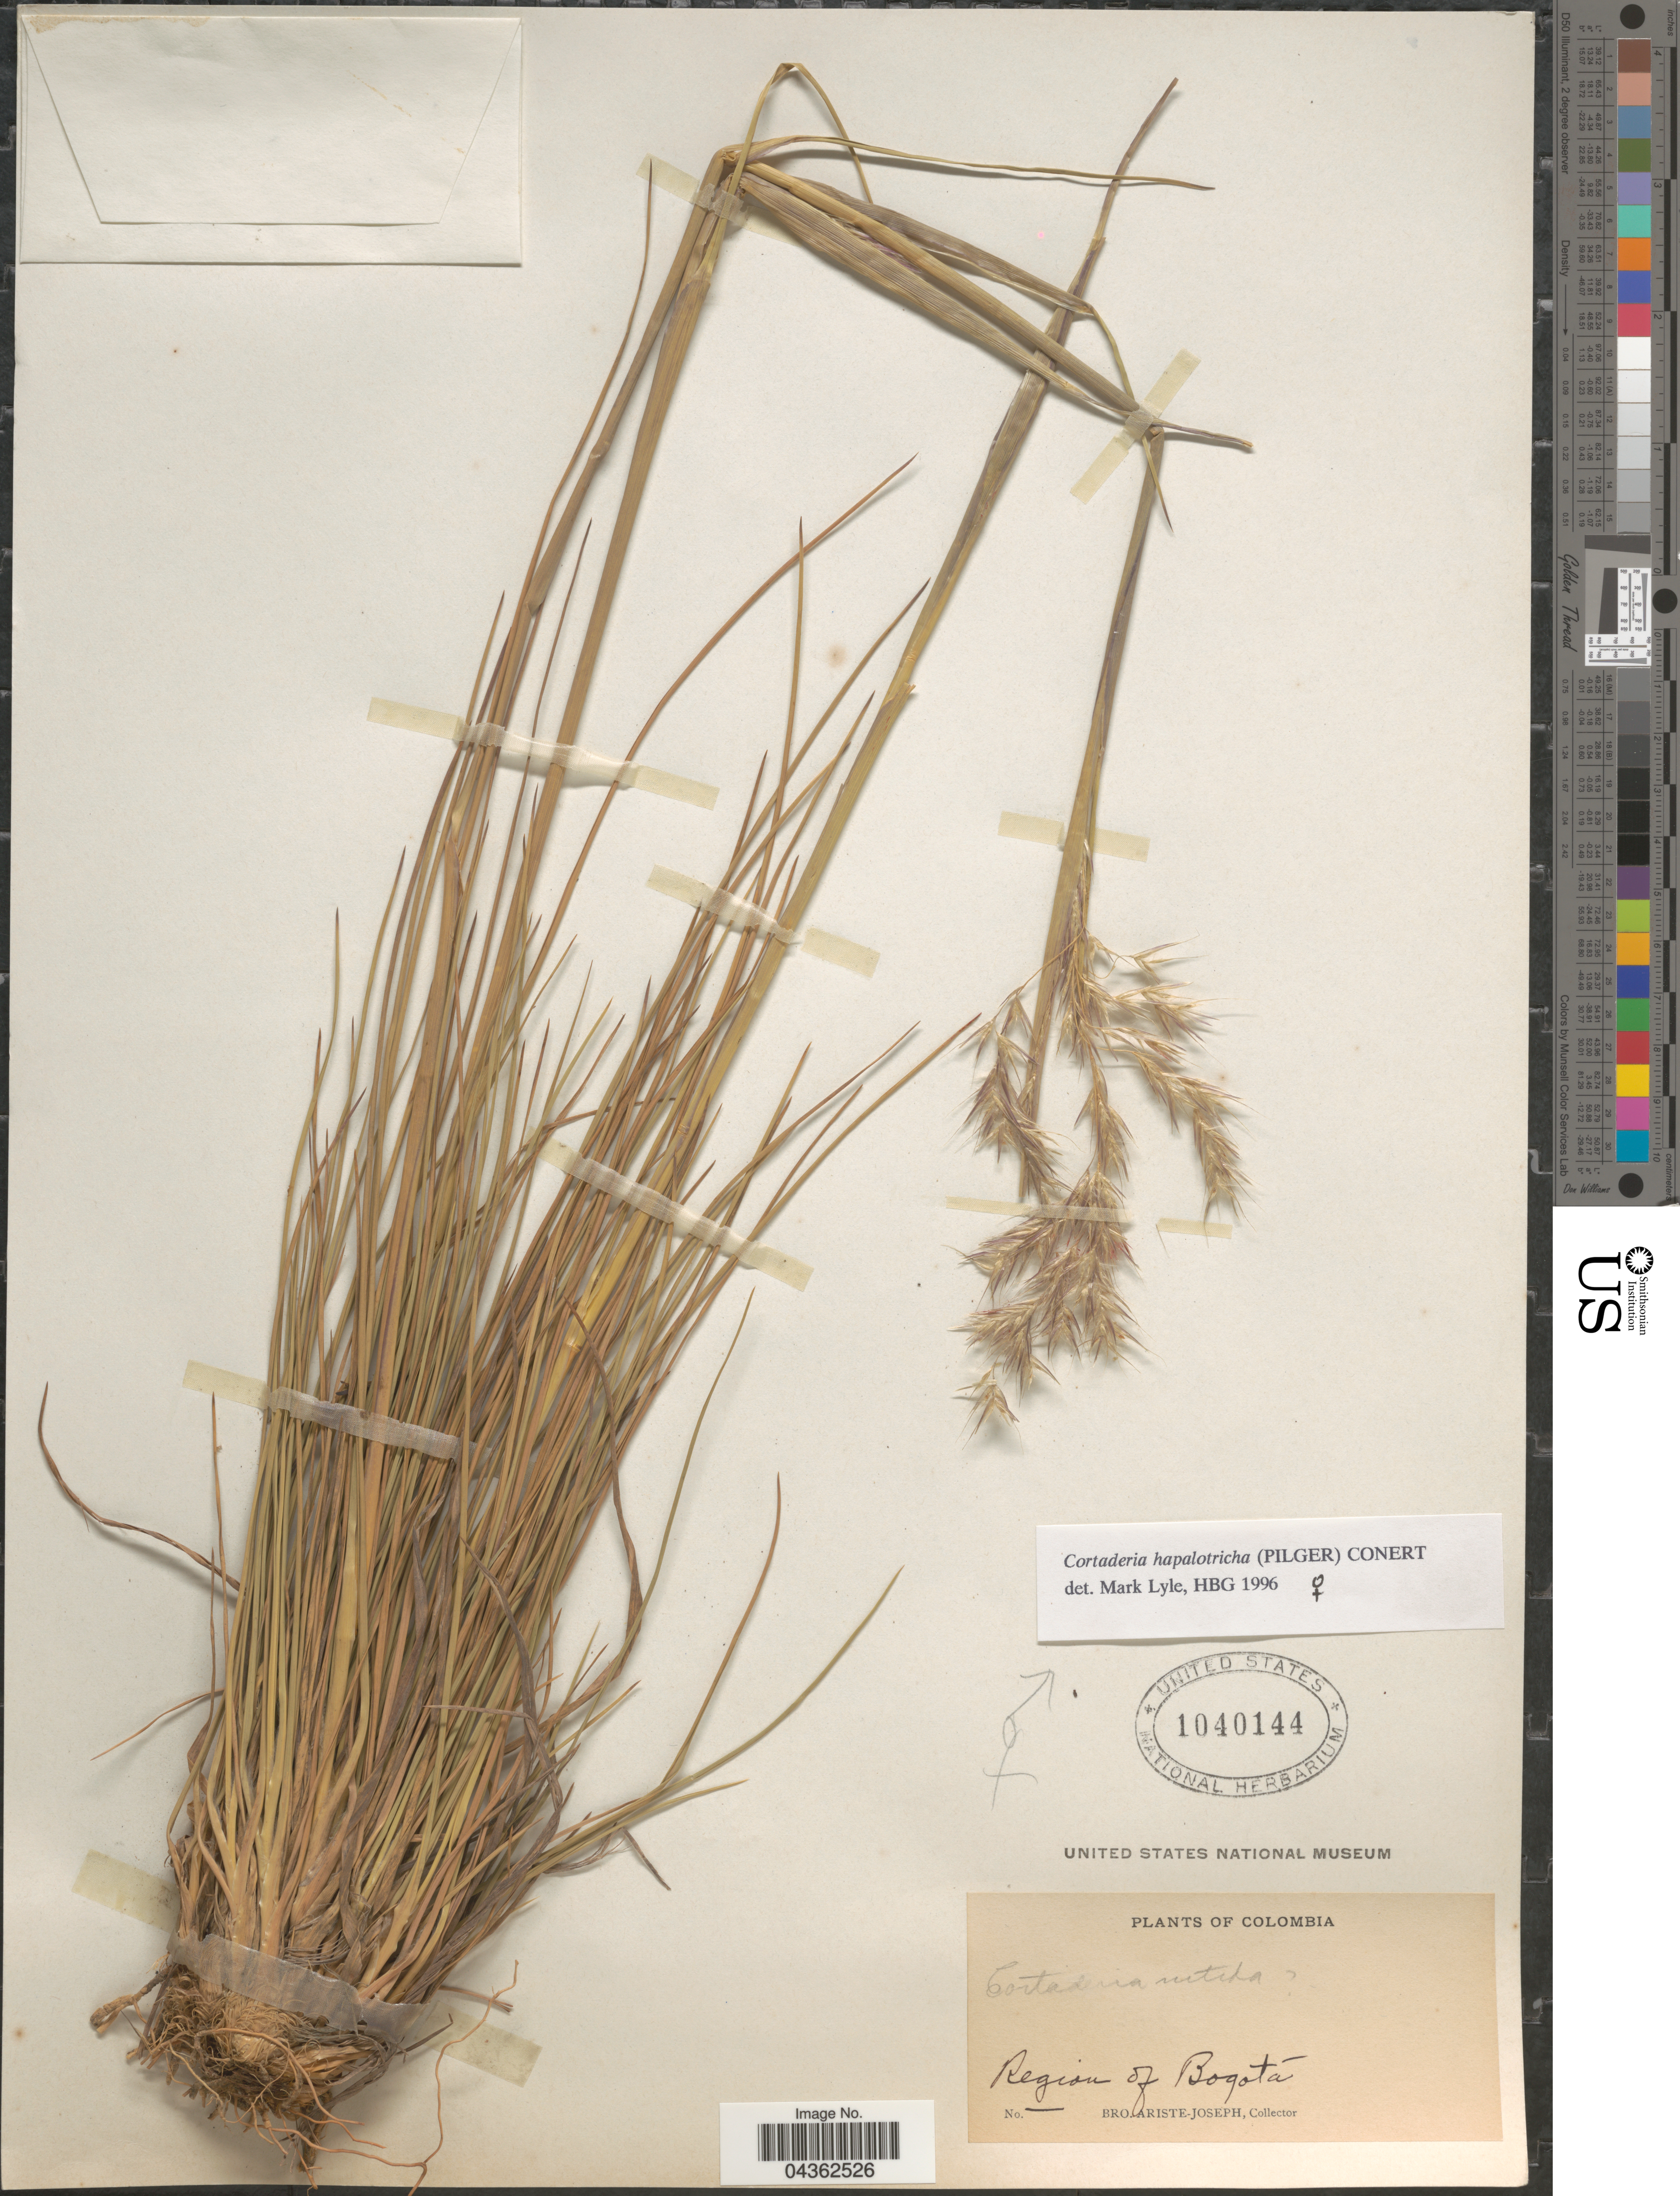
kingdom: Plantae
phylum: Tracheophyta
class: Liliopsida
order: Poales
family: Poaceae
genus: Cortaderia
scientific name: Cortaderia hapalotricha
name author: (Pilg.) Conert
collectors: Bro. Ariste-Joseph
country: Colombia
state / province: Bogota D.C.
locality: Region of Bogotá.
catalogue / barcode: US 1040144